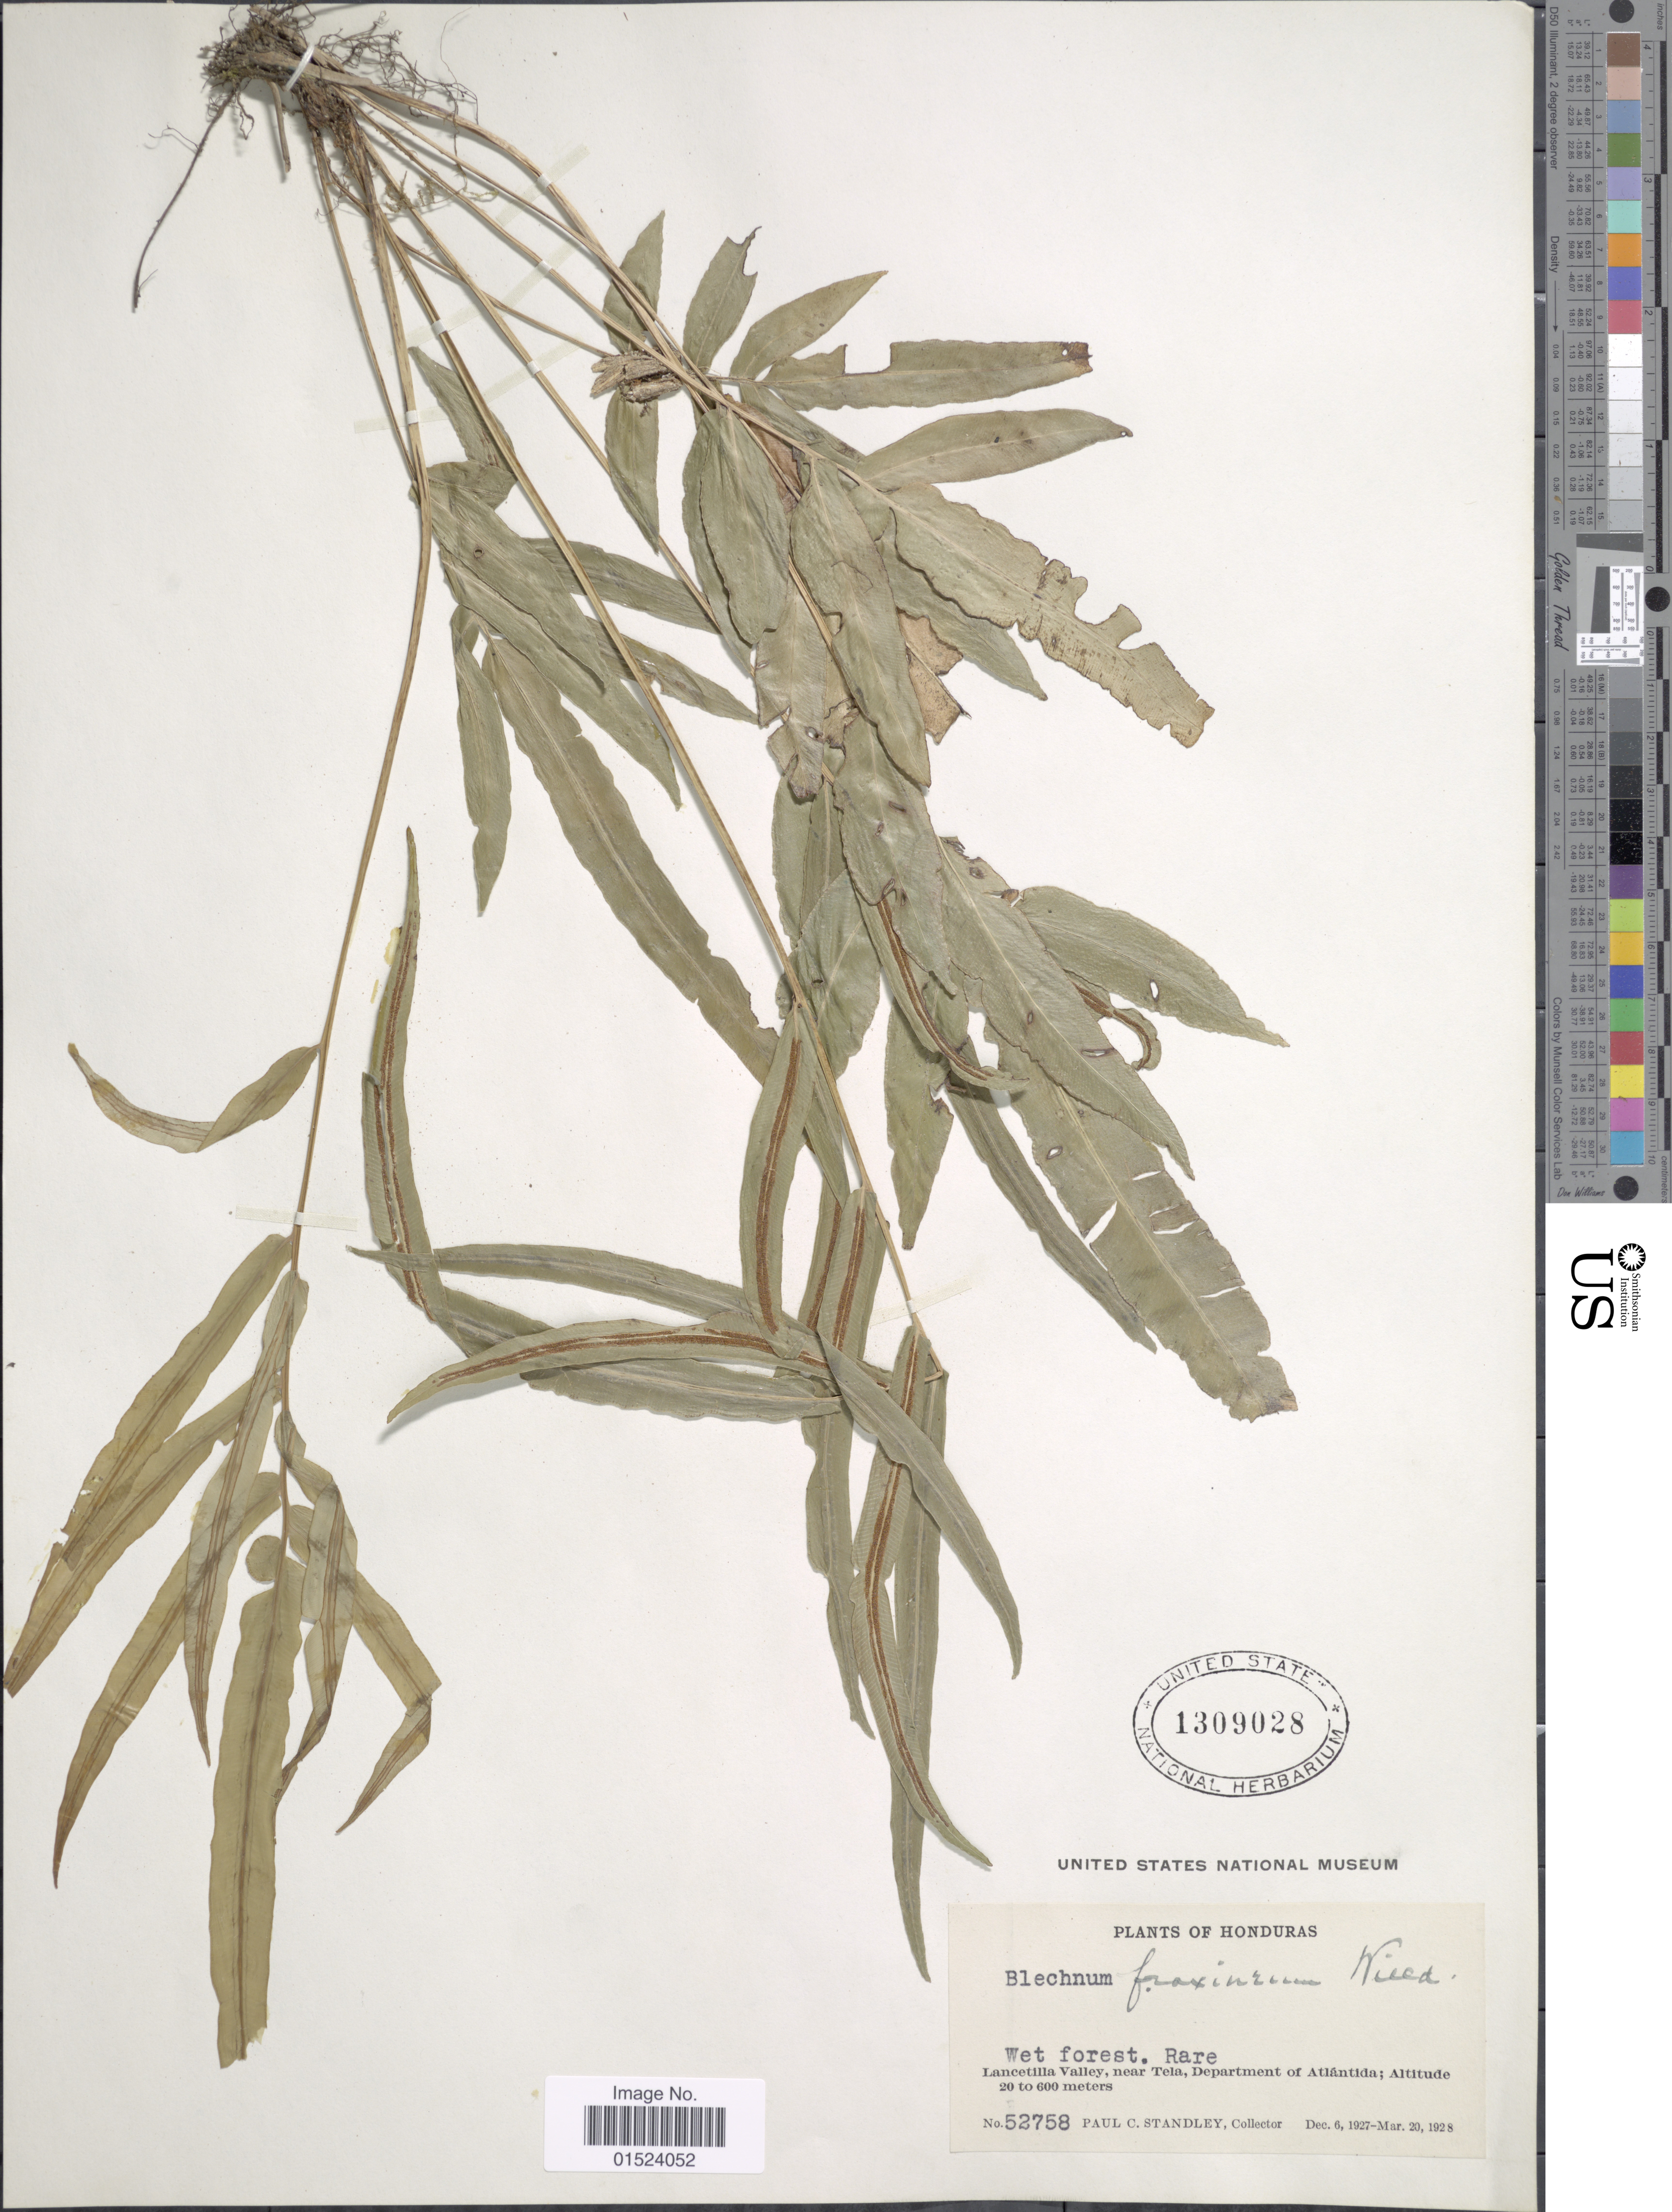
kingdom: Plantae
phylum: Tracheophyta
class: Polypodiopsida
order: Polypodiales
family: Blechnaceae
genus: Blechnum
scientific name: Blechnum gracile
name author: Kaulf.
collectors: P. C. Standley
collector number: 52758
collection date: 1927-12-06/1928-03-20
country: Honduras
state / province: Atlántida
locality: Lancetilla Valley, near Tela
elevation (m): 20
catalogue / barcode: US 1309028